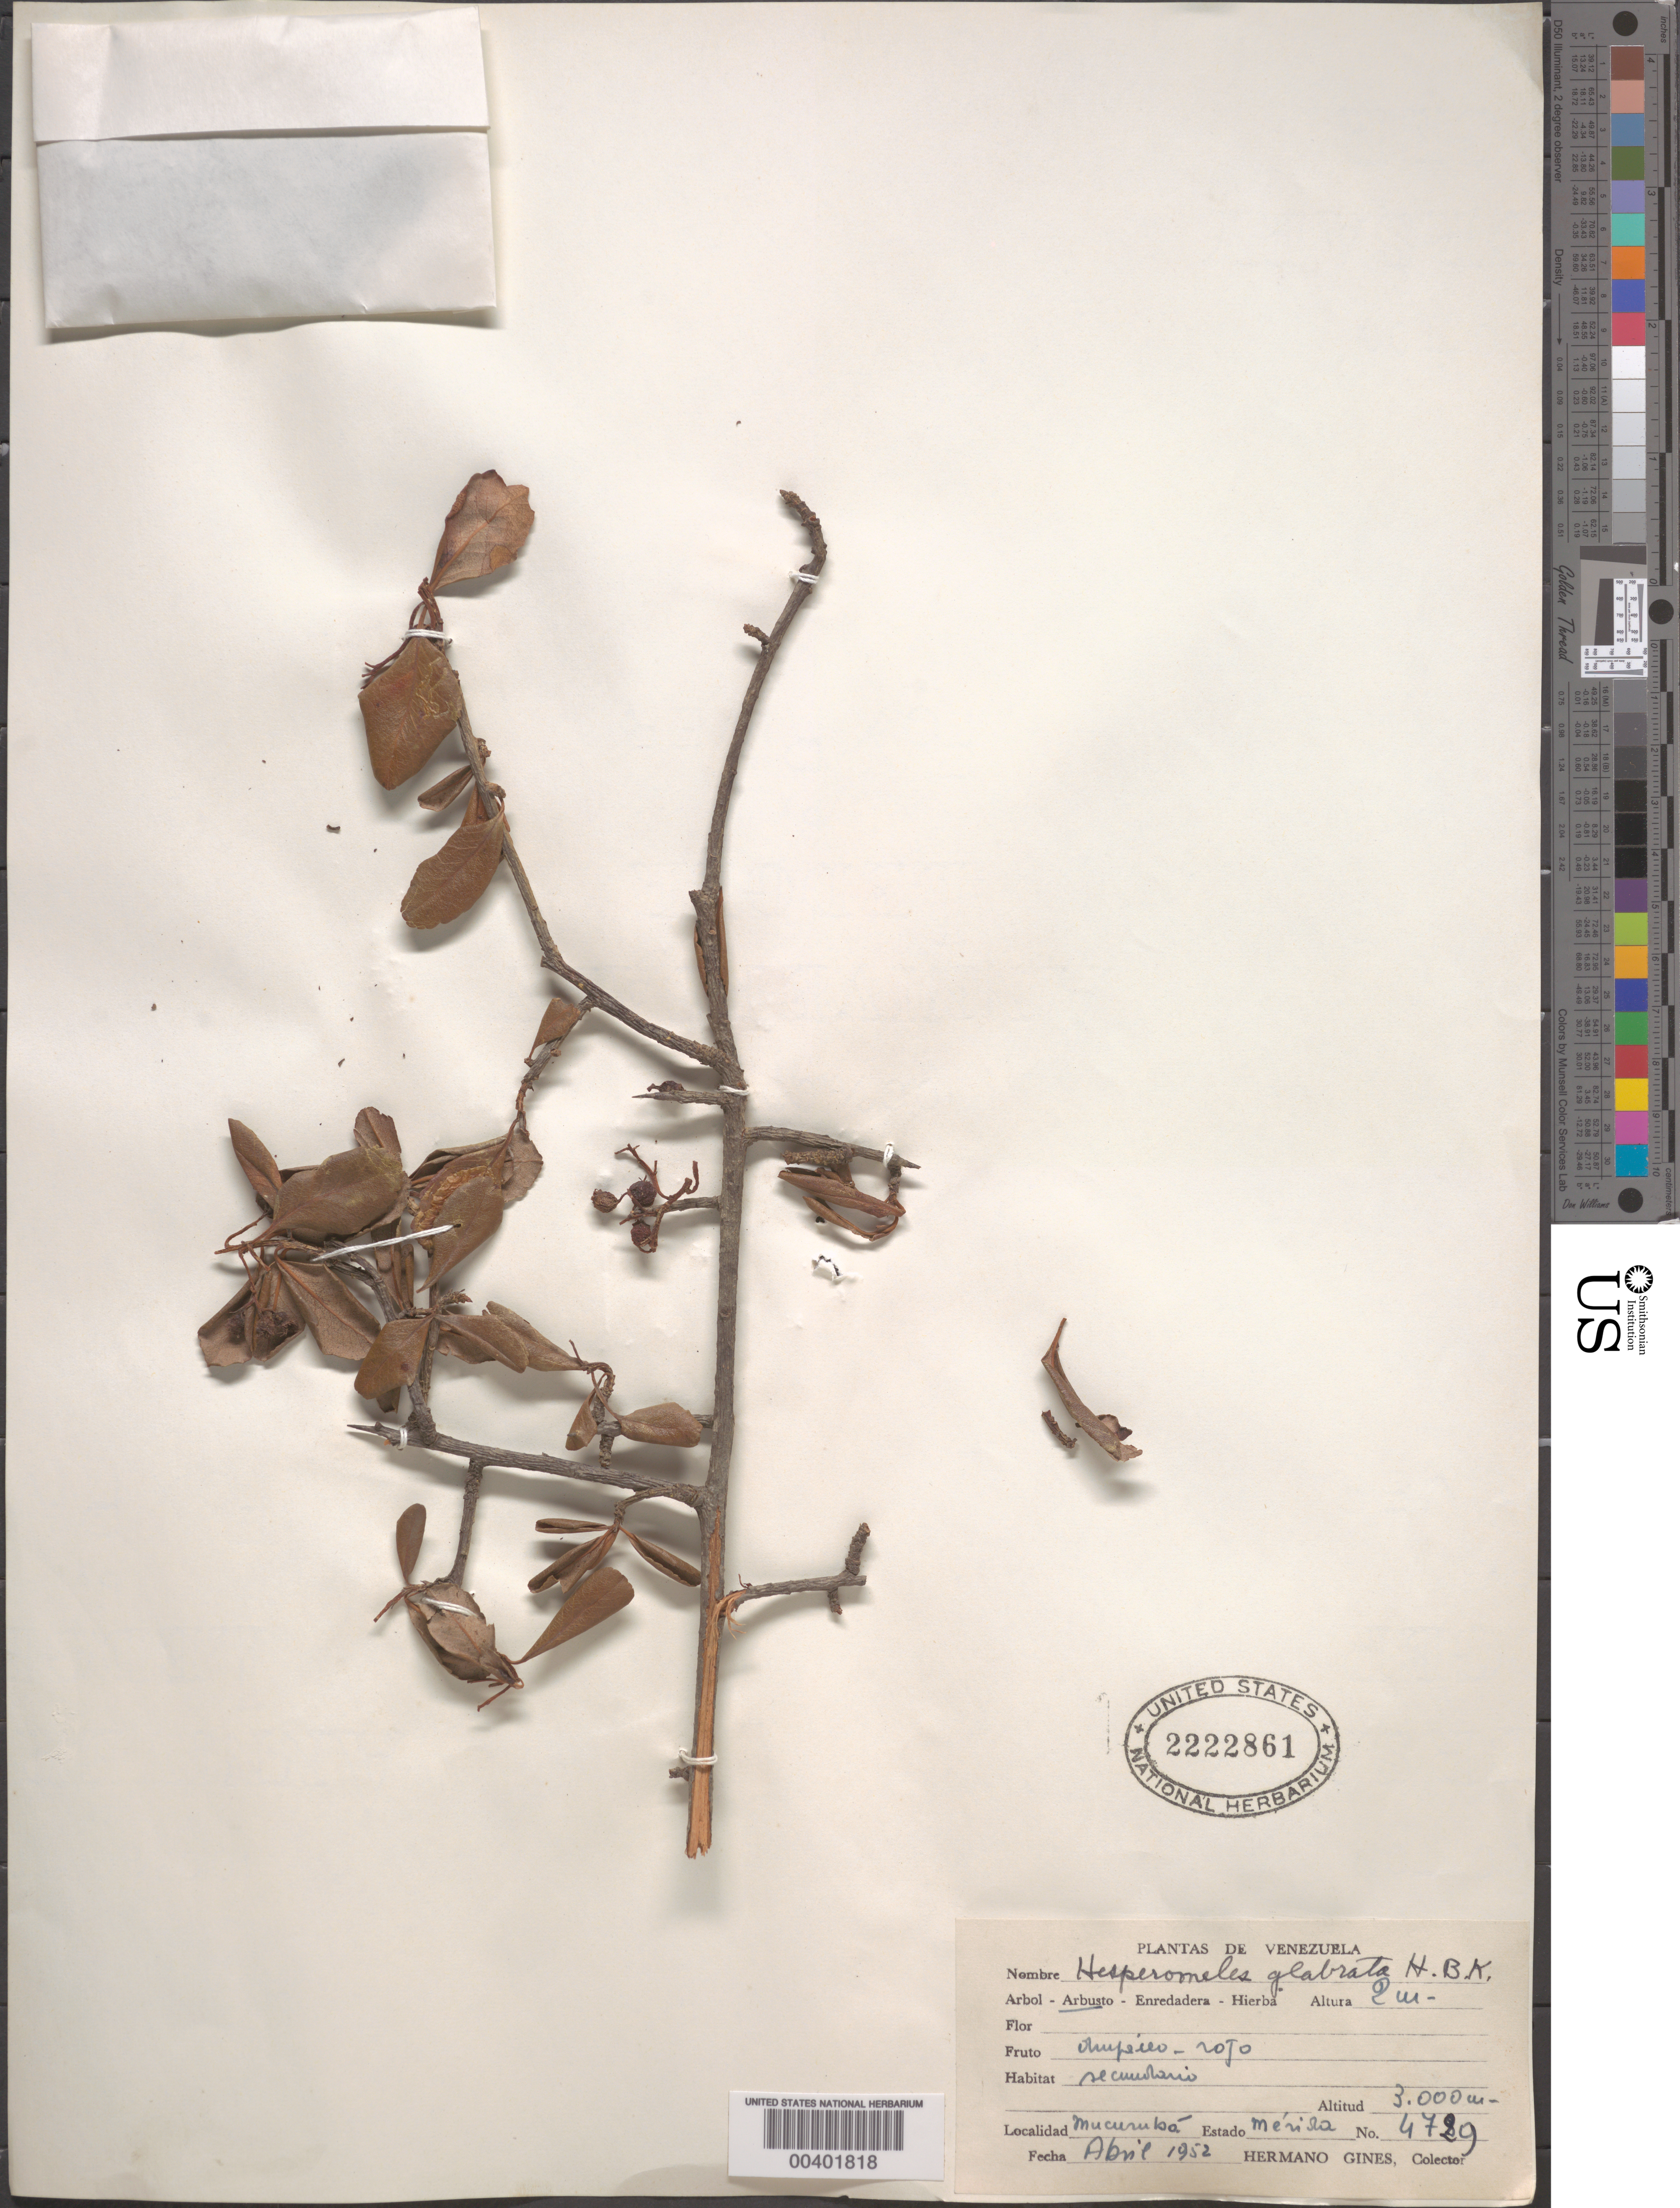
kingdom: Plantae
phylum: Tracheophyta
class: Magnoliopsida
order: Rosales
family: Rosaceae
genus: Hesperomeles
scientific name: Hesperomeles glabrata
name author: Kunth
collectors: Bro. Gines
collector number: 4729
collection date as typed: Apr 1952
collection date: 1952-04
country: Venezuela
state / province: Mérida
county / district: Rangel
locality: Mucurubá Mucuruba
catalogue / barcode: US 2222861